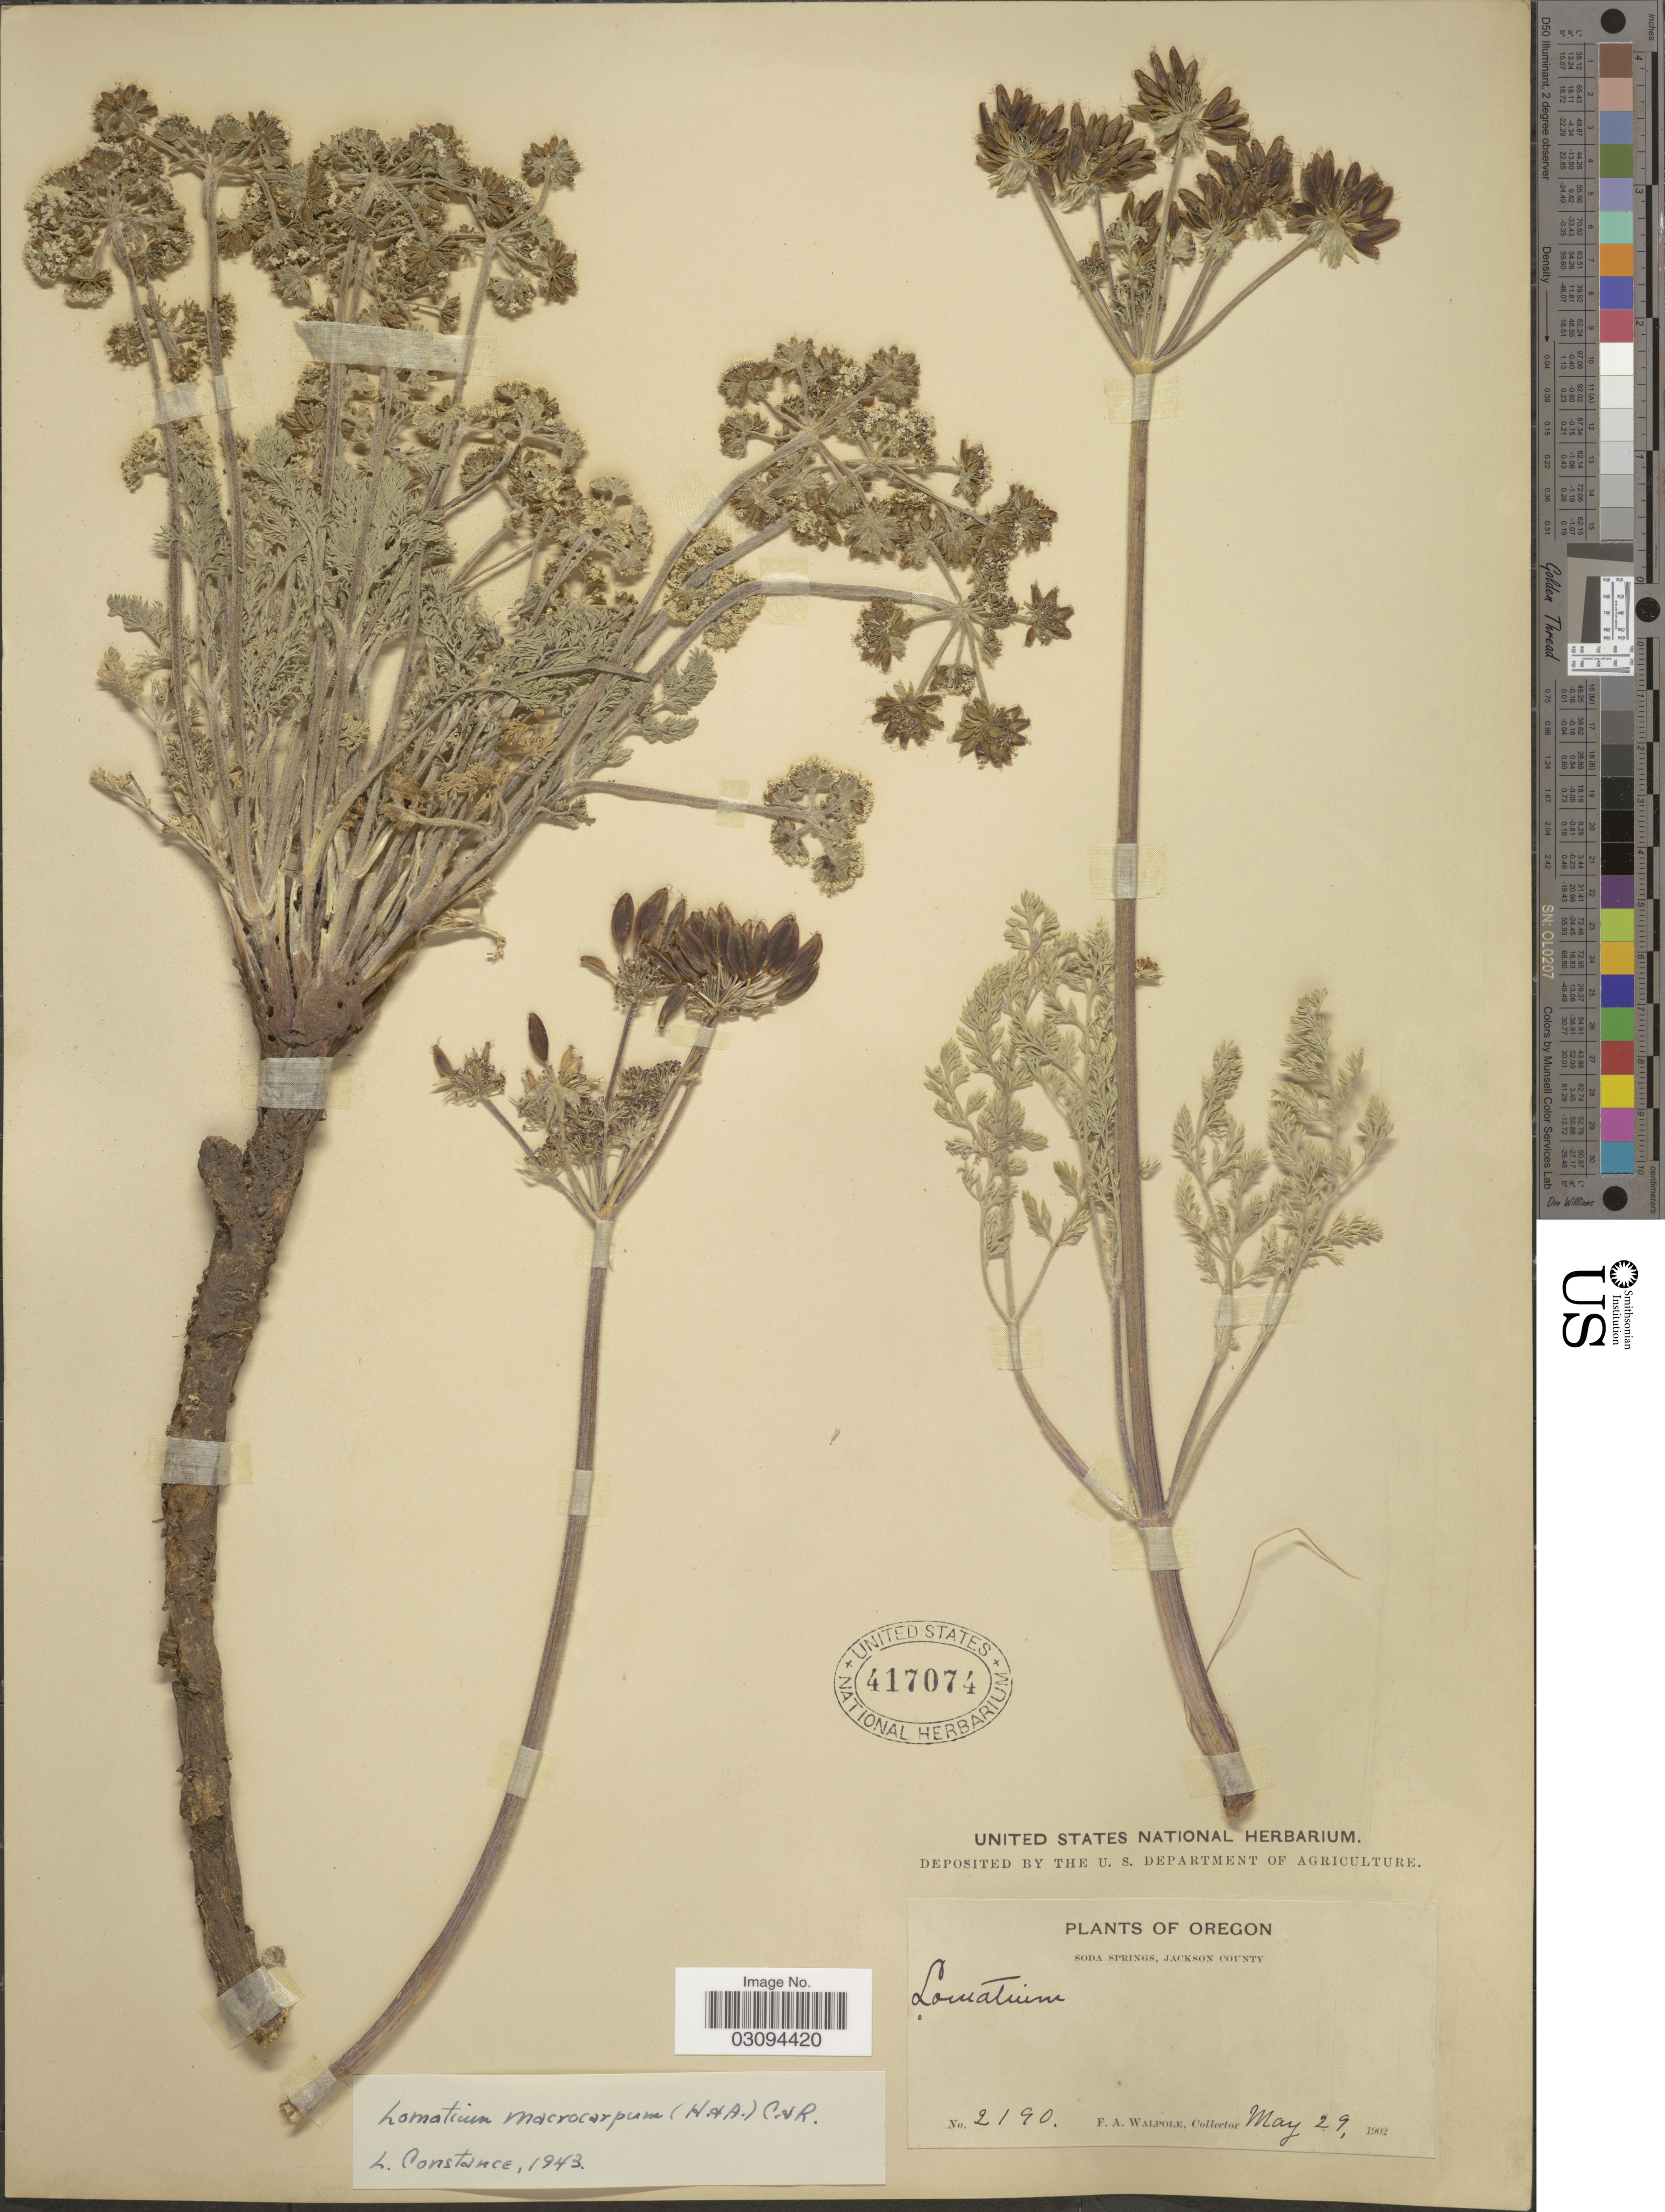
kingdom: Plantae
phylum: Tracheophyta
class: Magnoliopsida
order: Apiales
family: Apiaceae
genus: Lomatium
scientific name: Lomatium macrocarpum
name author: (Hook. et al.) J.M. Coult. & Rose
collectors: F. Walpole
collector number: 2190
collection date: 1902-05-29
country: United States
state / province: Oregon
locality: Soda Springs, Jackson County.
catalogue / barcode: US 417074